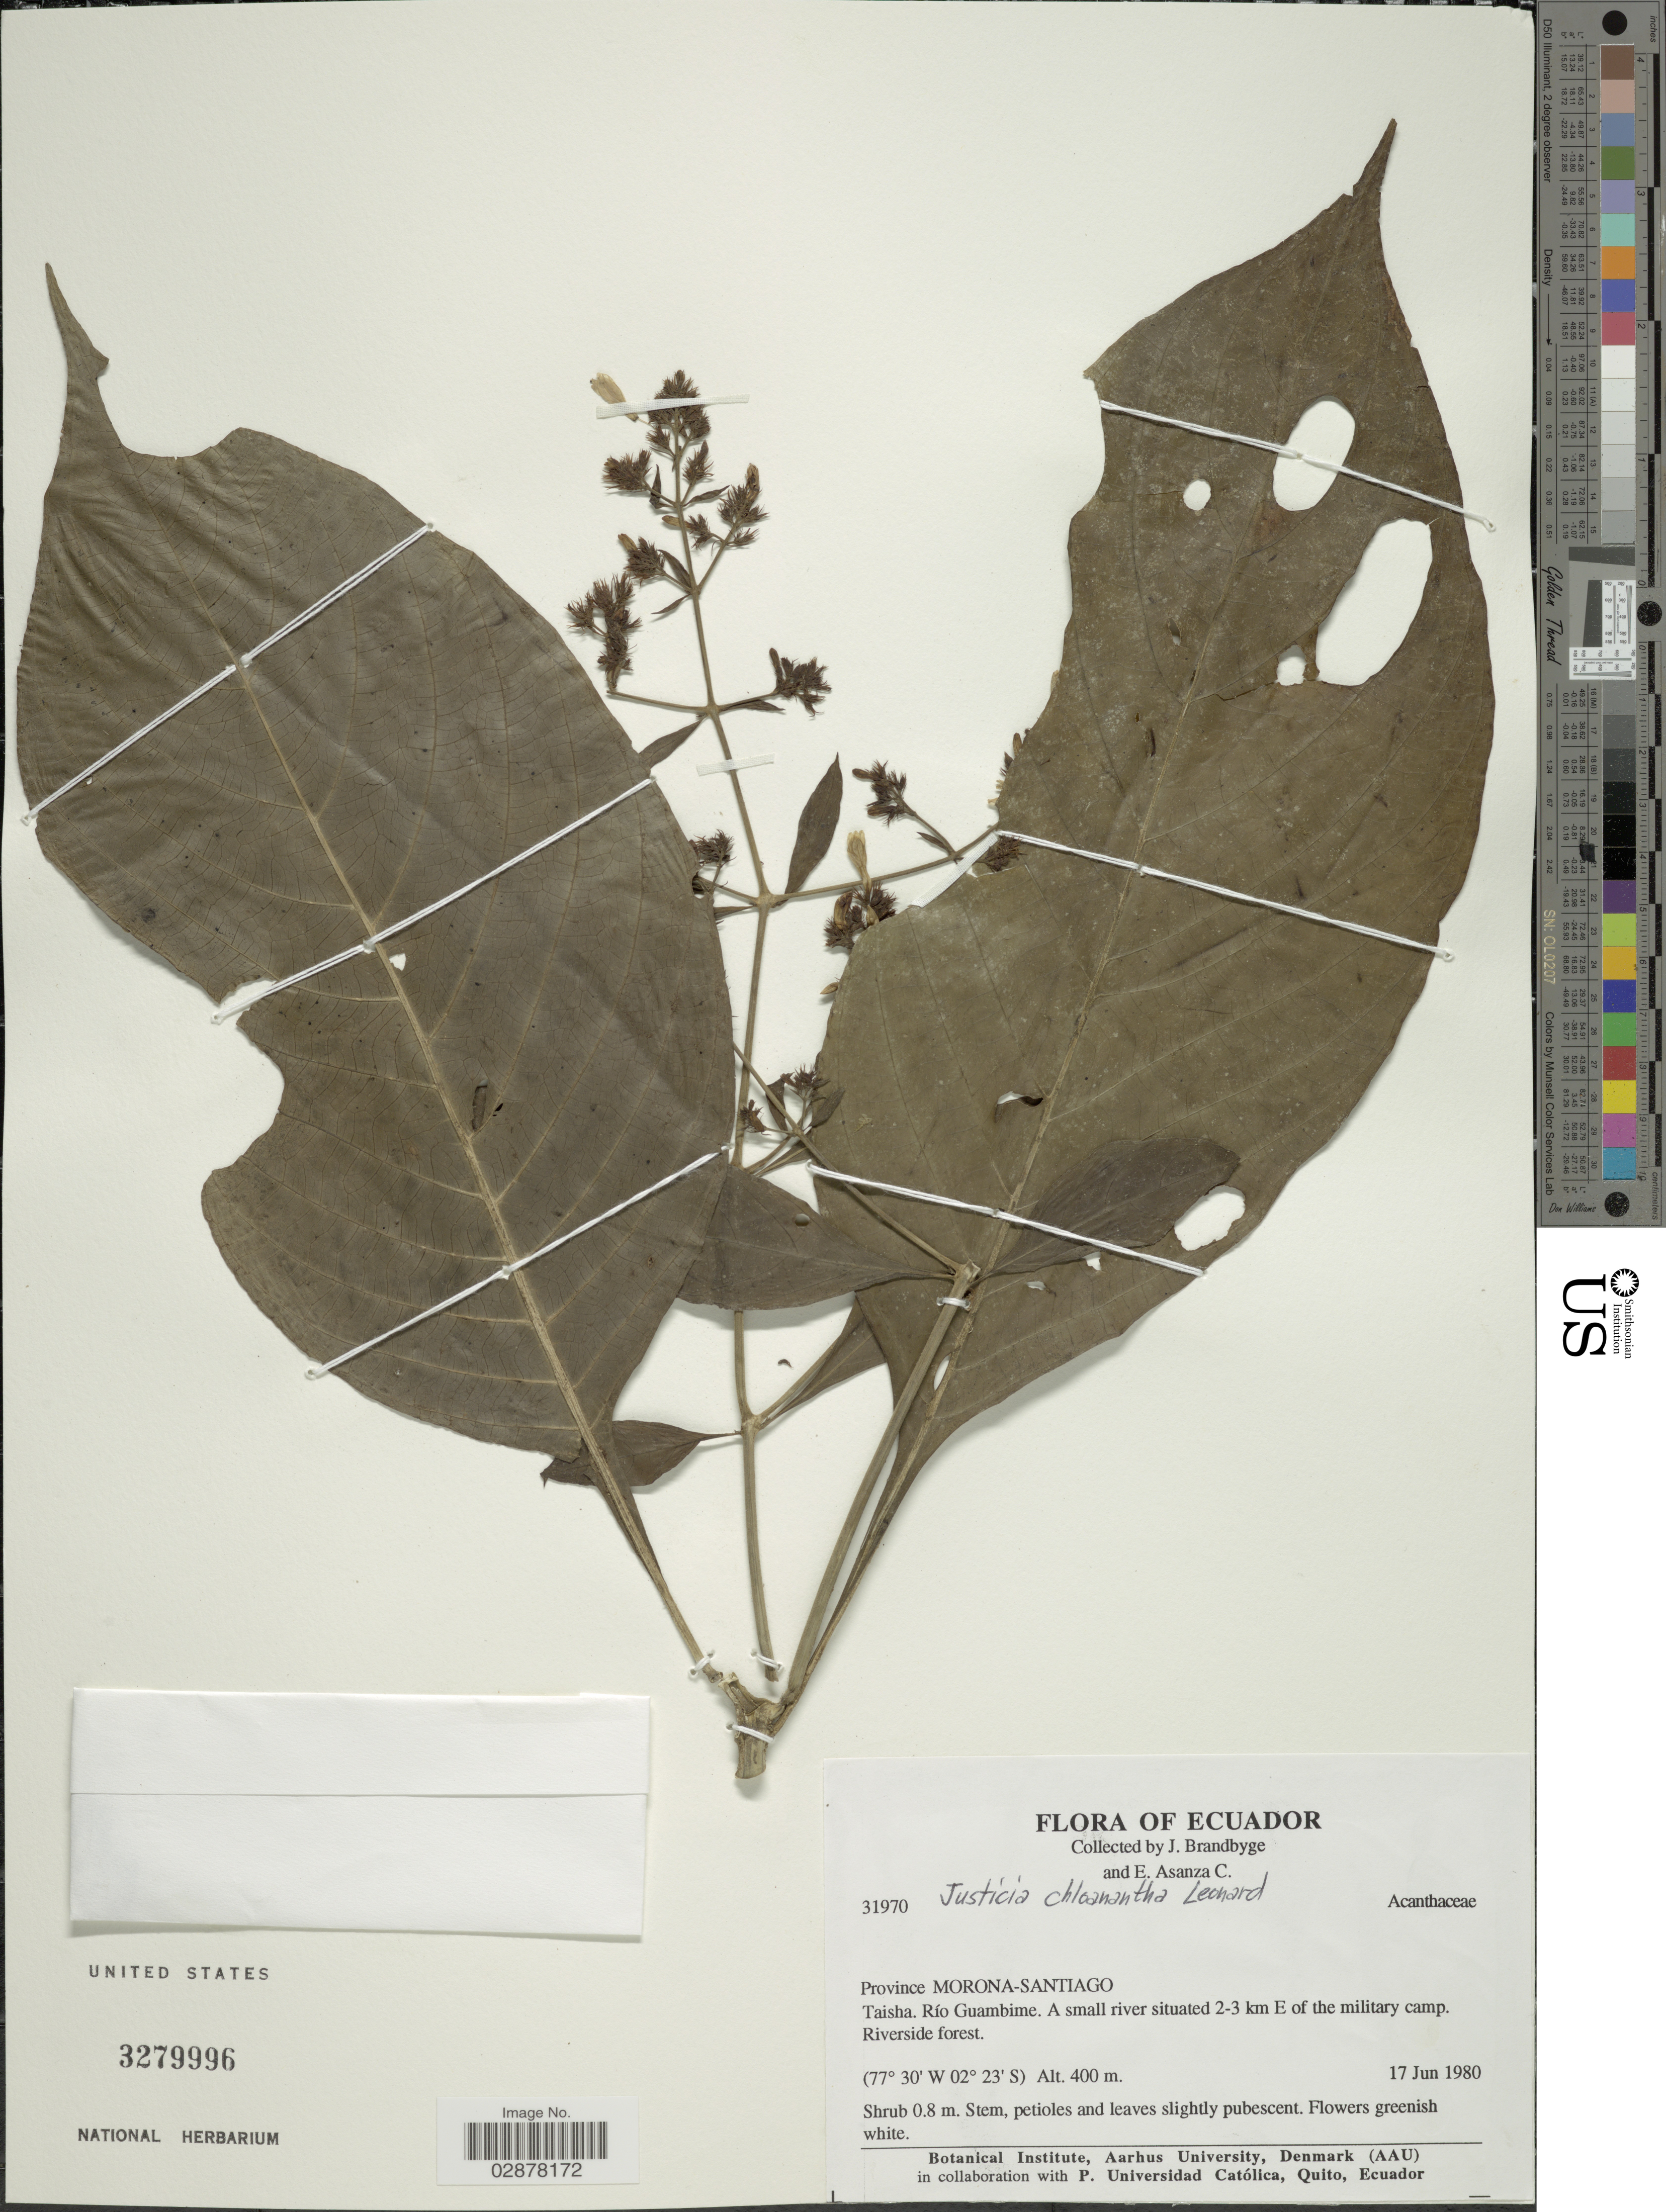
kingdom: Plantae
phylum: Tracheophyta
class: Magnoliopsida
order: Lamiales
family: Acanthaceae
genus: Justicia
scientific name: Justicia chloanantha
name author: Leonard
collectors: J. Brandbyge & E. Asanza C.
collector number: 31970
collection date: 1980-06-17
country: Ecuador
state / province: Morona-Santiago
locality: Taisha, Río Guambine, A small river situated 2-3 km E of the military camp.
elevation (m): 400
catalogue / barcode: US 3279996